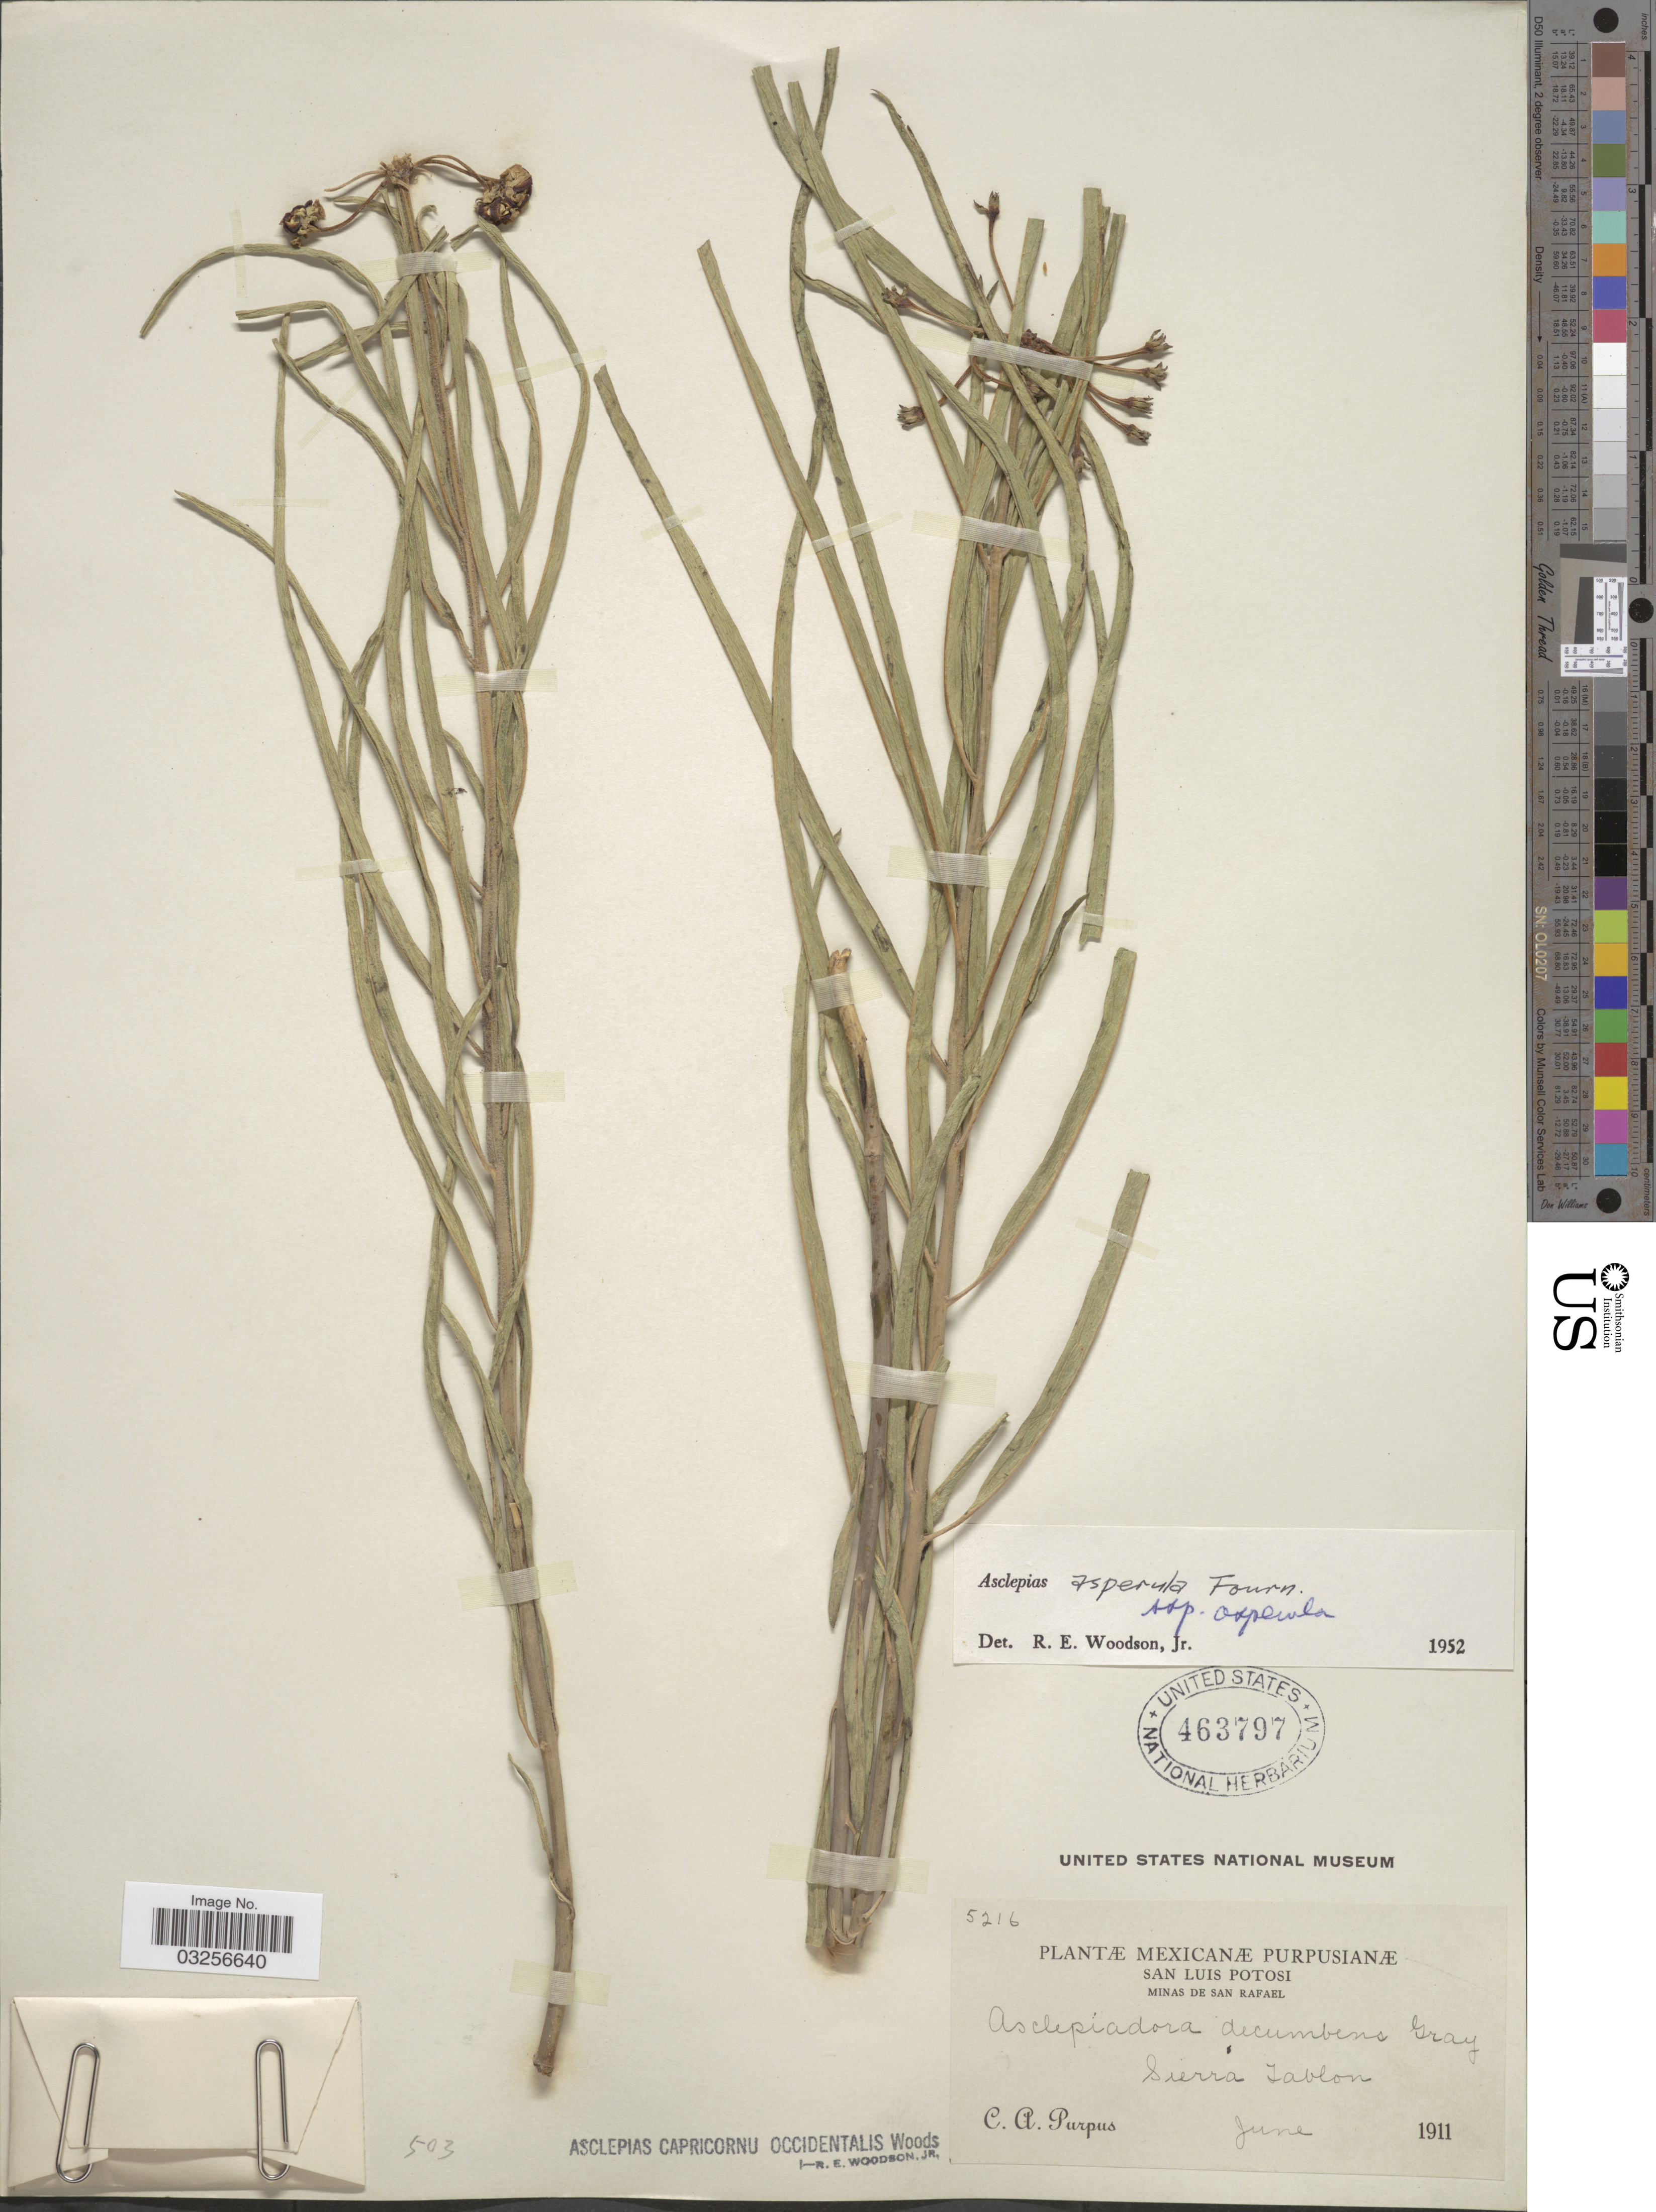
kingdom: Plantae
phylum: Tracheophyta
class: Magnoliopsida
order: Gentianales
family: Apocynaceae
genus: Asclepias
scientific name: Asclepias asperula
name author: (Decne.) Woodson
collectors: C. A. Purpus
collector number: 5216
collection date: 1911-06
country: Mexico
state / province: San Luis Potosí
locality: Minas de San Rafael, Sierra Tablon.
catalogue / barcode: US 463797